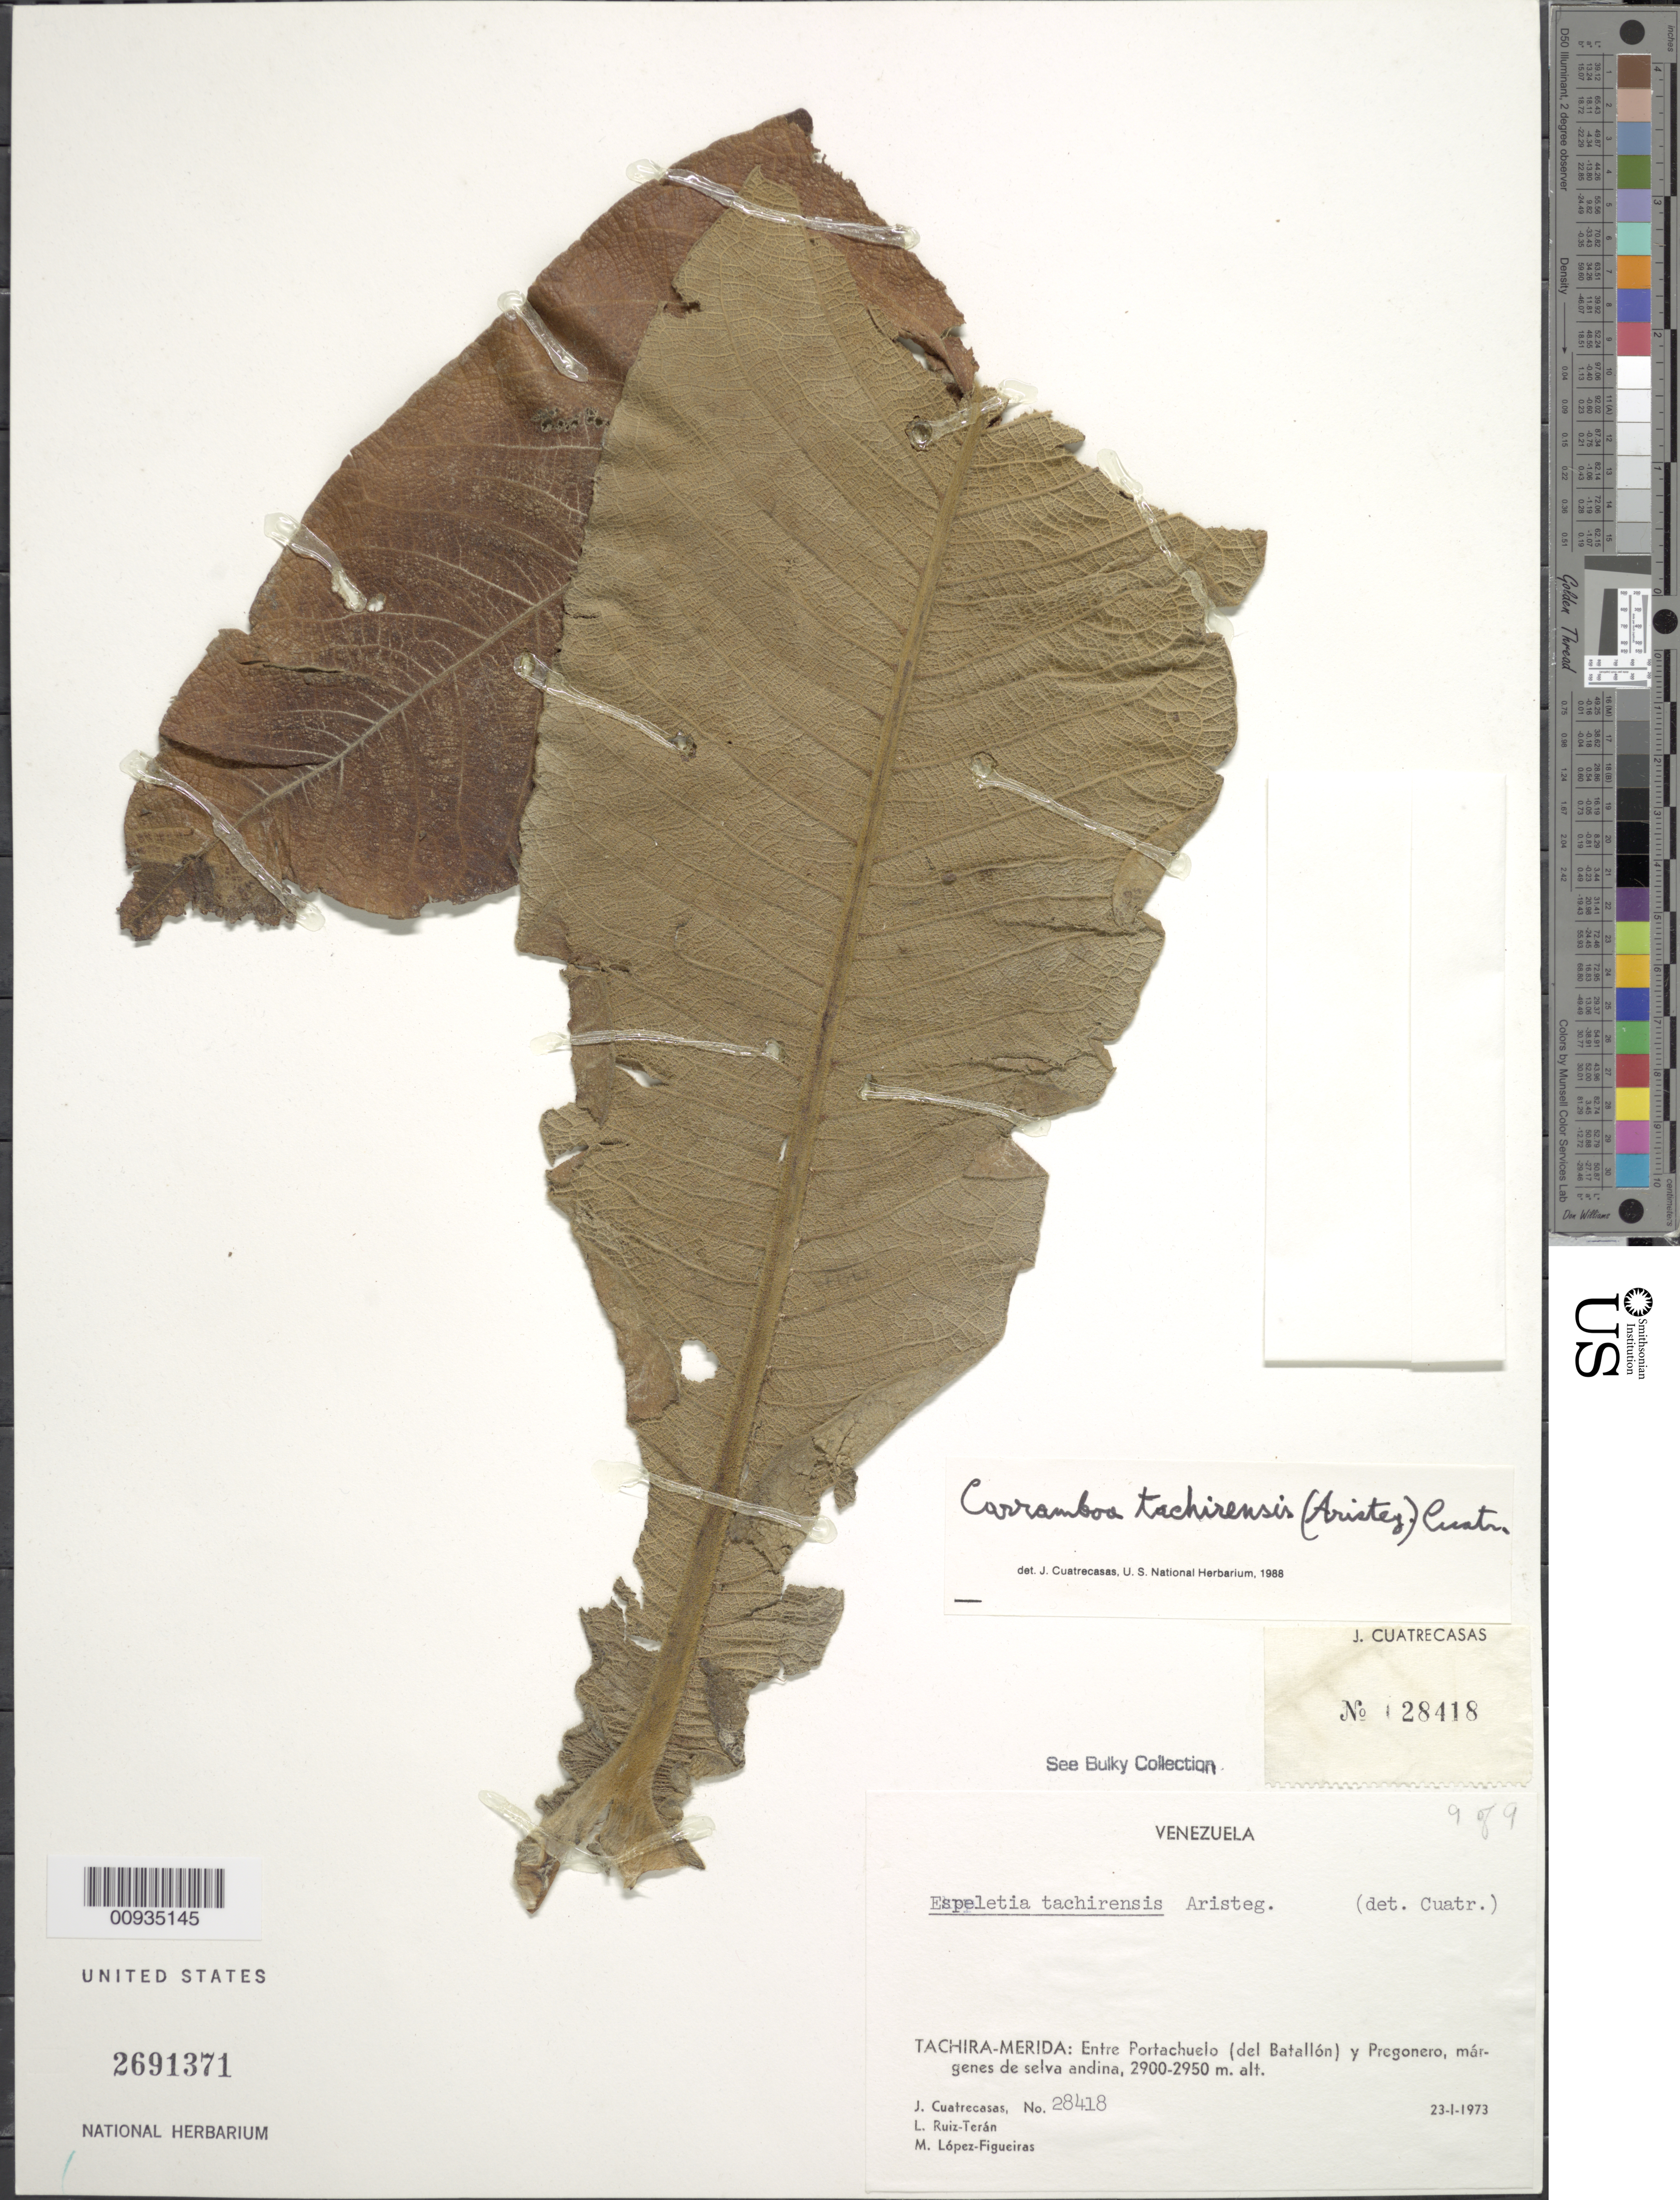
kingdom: Plantae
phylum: Tracheophyta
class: Magnoliopsida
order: Asterales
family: Asteraceae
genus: Carramboa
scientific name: Carramboa tachirensis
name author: (Aristeg.) Cuatrec.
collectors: J. Cuatrecasas, L. E. Ruíz-Terán & M. López Figueiras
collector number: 28418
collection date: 1973-01-23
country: Venezuela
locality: Tachira-Merida: Entre Portachuelo (del Batallon) y Pregonero, margenes de selva andina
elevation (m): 2900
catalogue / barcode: US 2691371